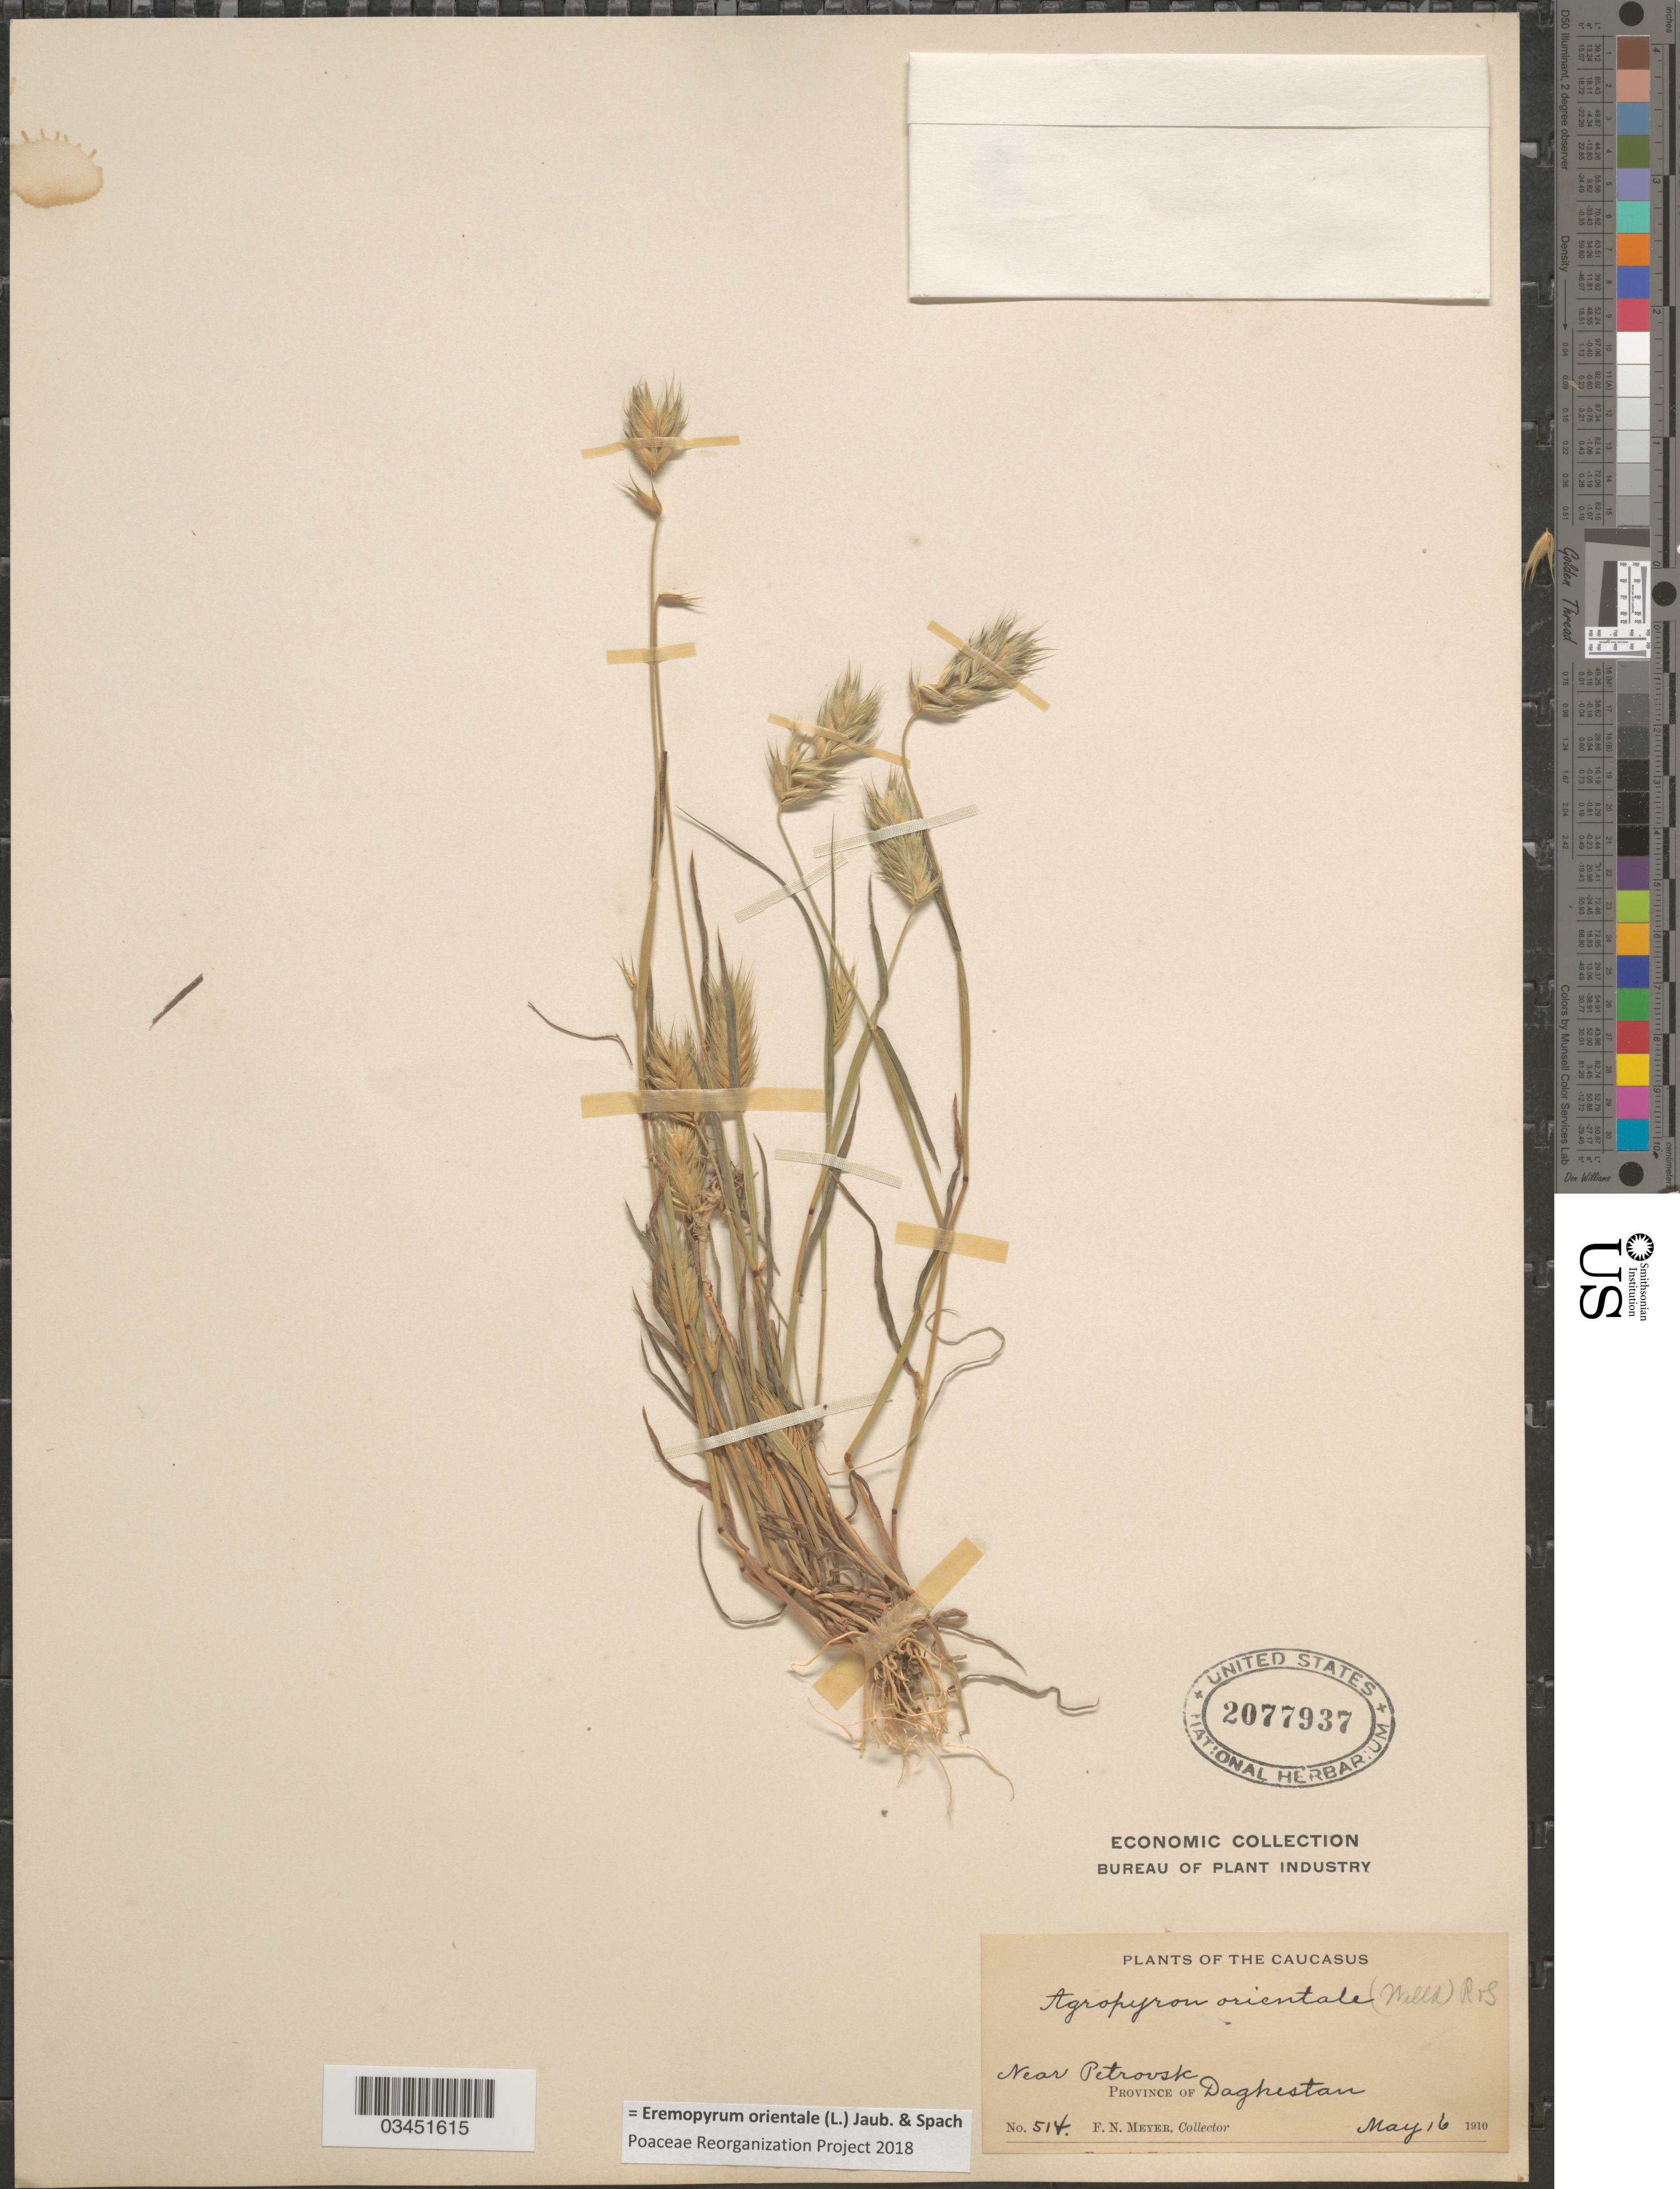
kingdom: Plantae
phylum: Tracheophyta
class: Liliopsida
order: Poales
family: Poaceae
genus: Eremopyrum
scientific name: Eremopyrum orientale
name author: (L.) Jaub. & Spach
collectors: F. N. Meyer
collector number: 514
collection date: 1910-05-16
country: Russian Federation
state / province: Dagestan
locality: The Caucasus. Near Petrovsk. Province of Daghestan.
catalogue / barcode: US 2077937